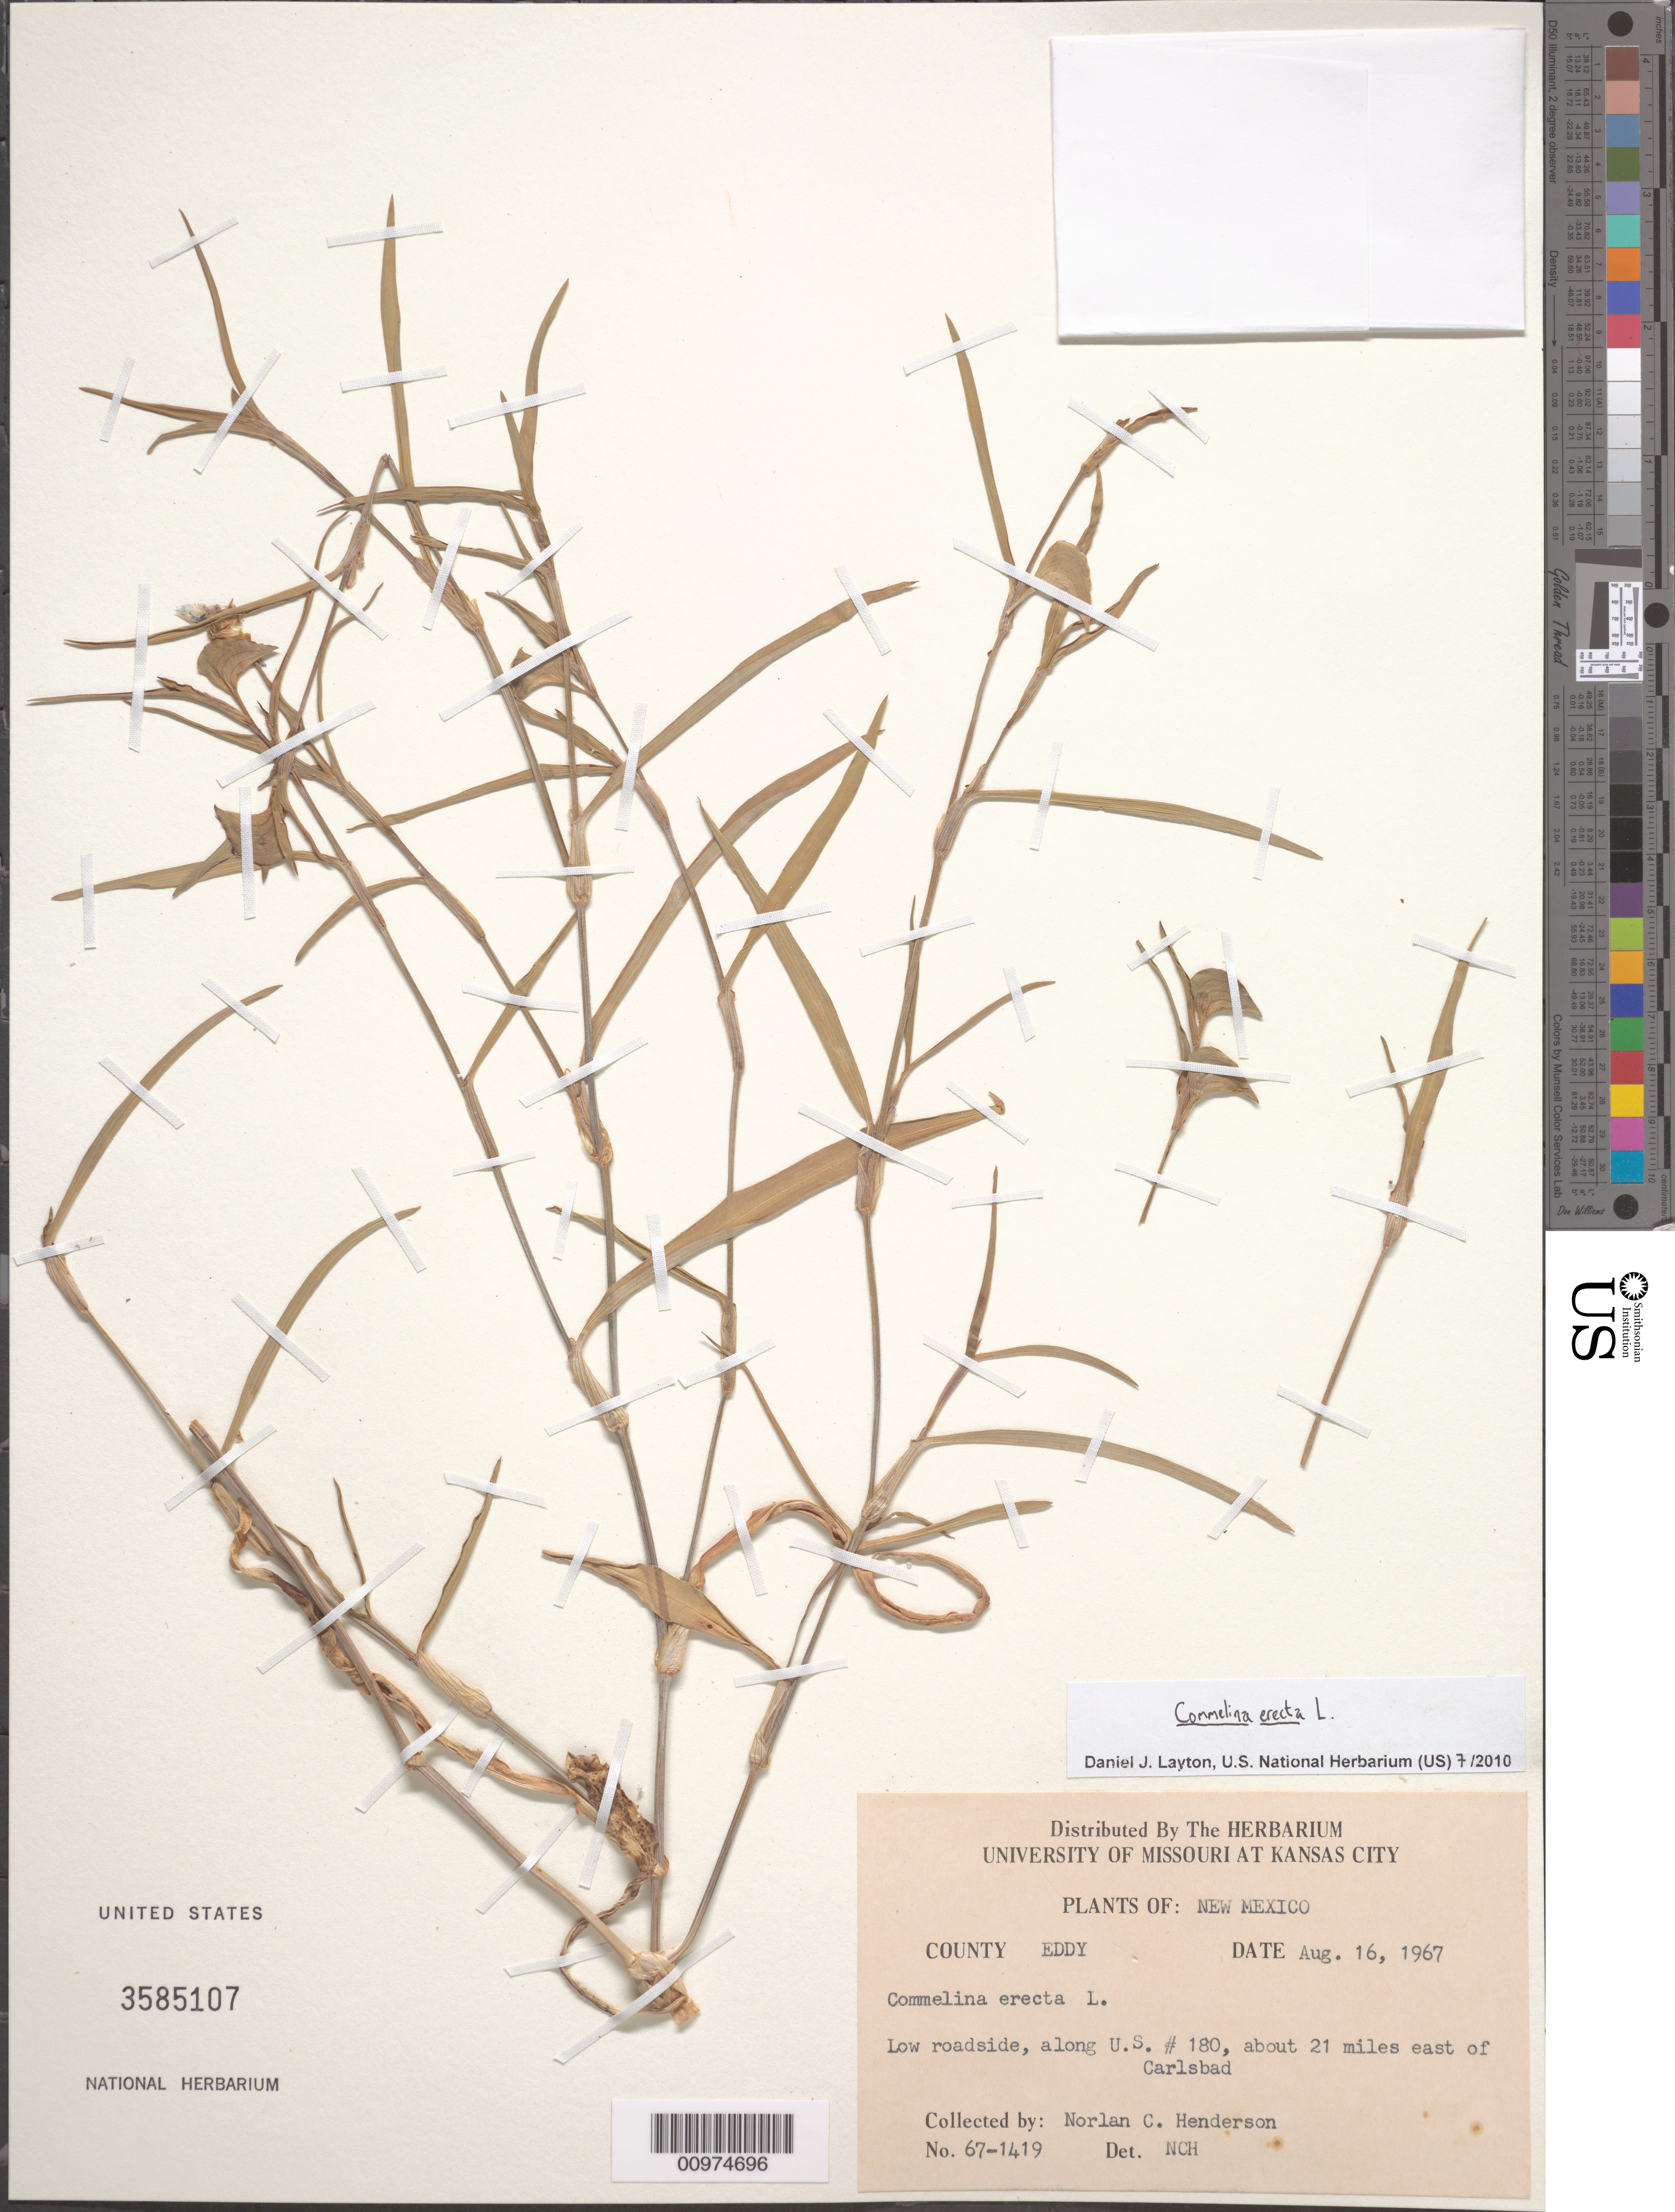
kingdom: Plantae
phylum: Tracheophyta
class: Liliopsida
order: Commelinales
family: Commelinaceae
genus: Commelina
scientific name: Commelina erecta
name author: L.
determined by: Layton, Daniel J.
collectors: N. C. Henderson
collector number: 67-1419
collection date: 1967-08-16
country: United States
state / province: New Mexico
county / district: Eddy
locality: along US # 180, about 21 miles east of Carlsbad.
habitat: Low roadside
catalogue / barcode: US 3585107